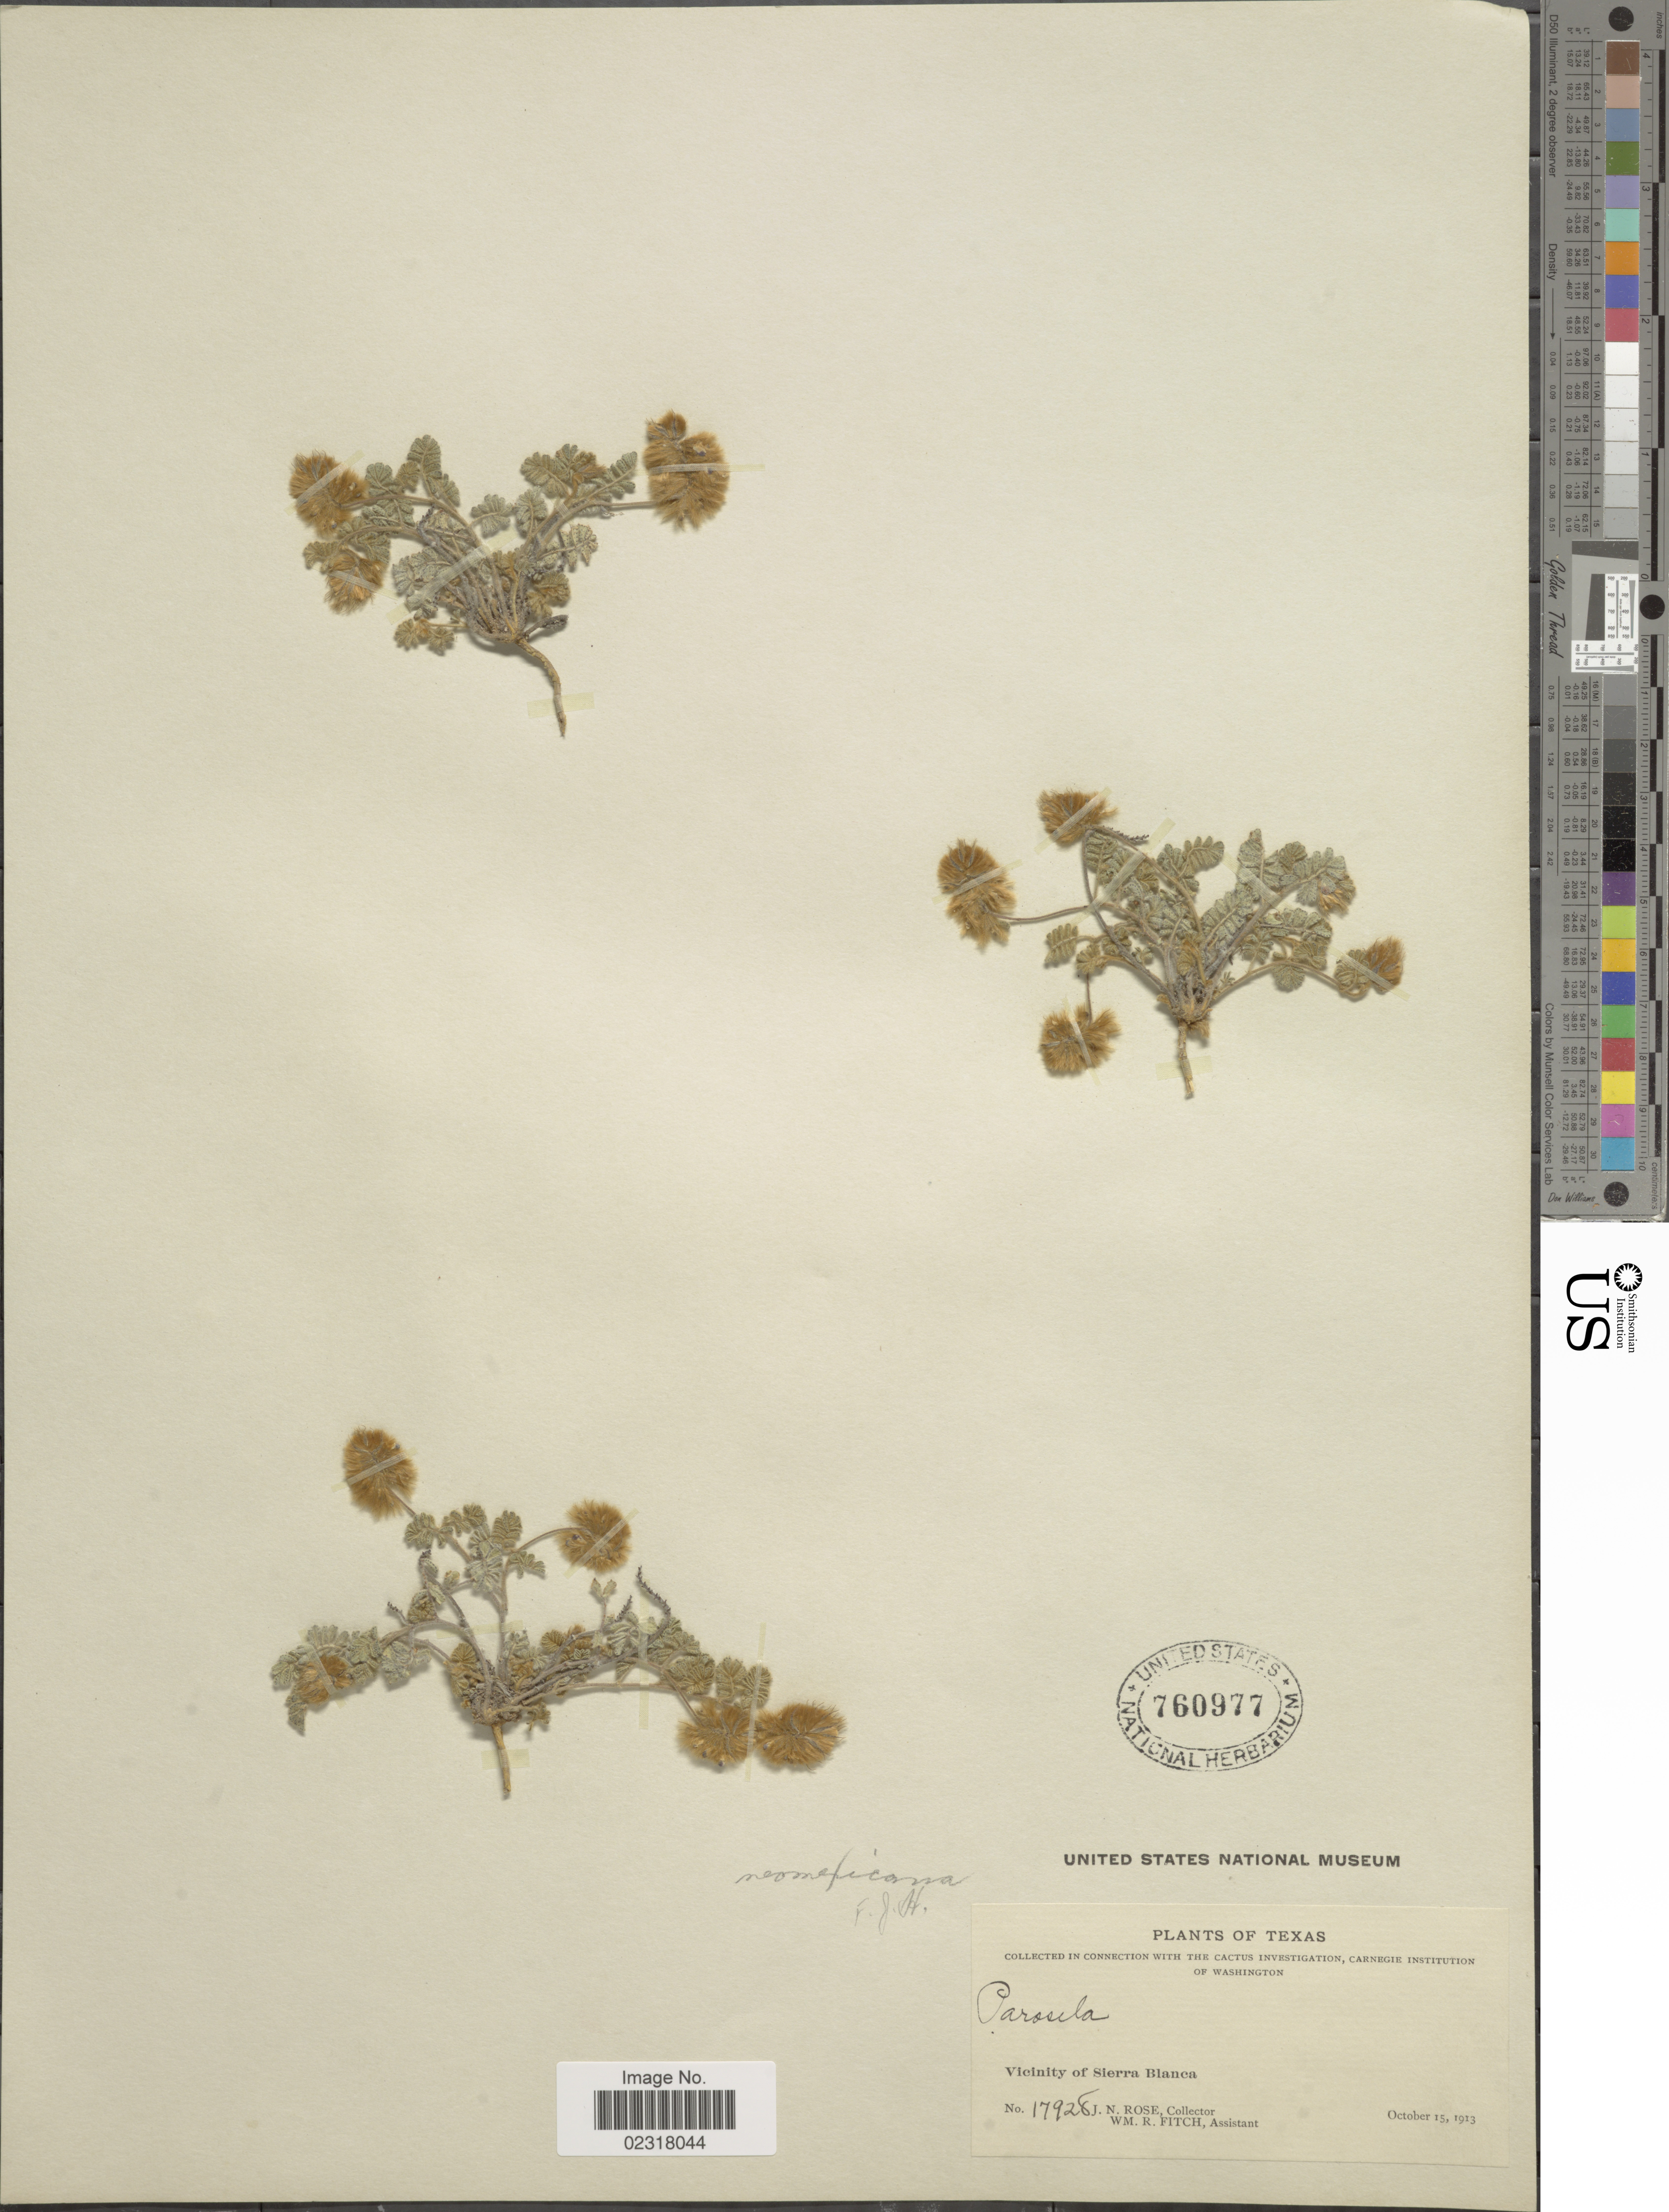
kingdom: Plantae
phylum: Tracheophyta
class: Magnoliopsida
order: Fabales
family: Fabaceae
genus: Dalea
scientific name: Dalea neomexicana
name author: (A. Gray) Cory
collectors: J. N. Rose & W. R. Fitch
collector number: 17928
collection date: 1913-10-15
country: United States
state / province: Texas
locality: Vicinity of Sierra Blanca.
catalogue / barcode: US 760977